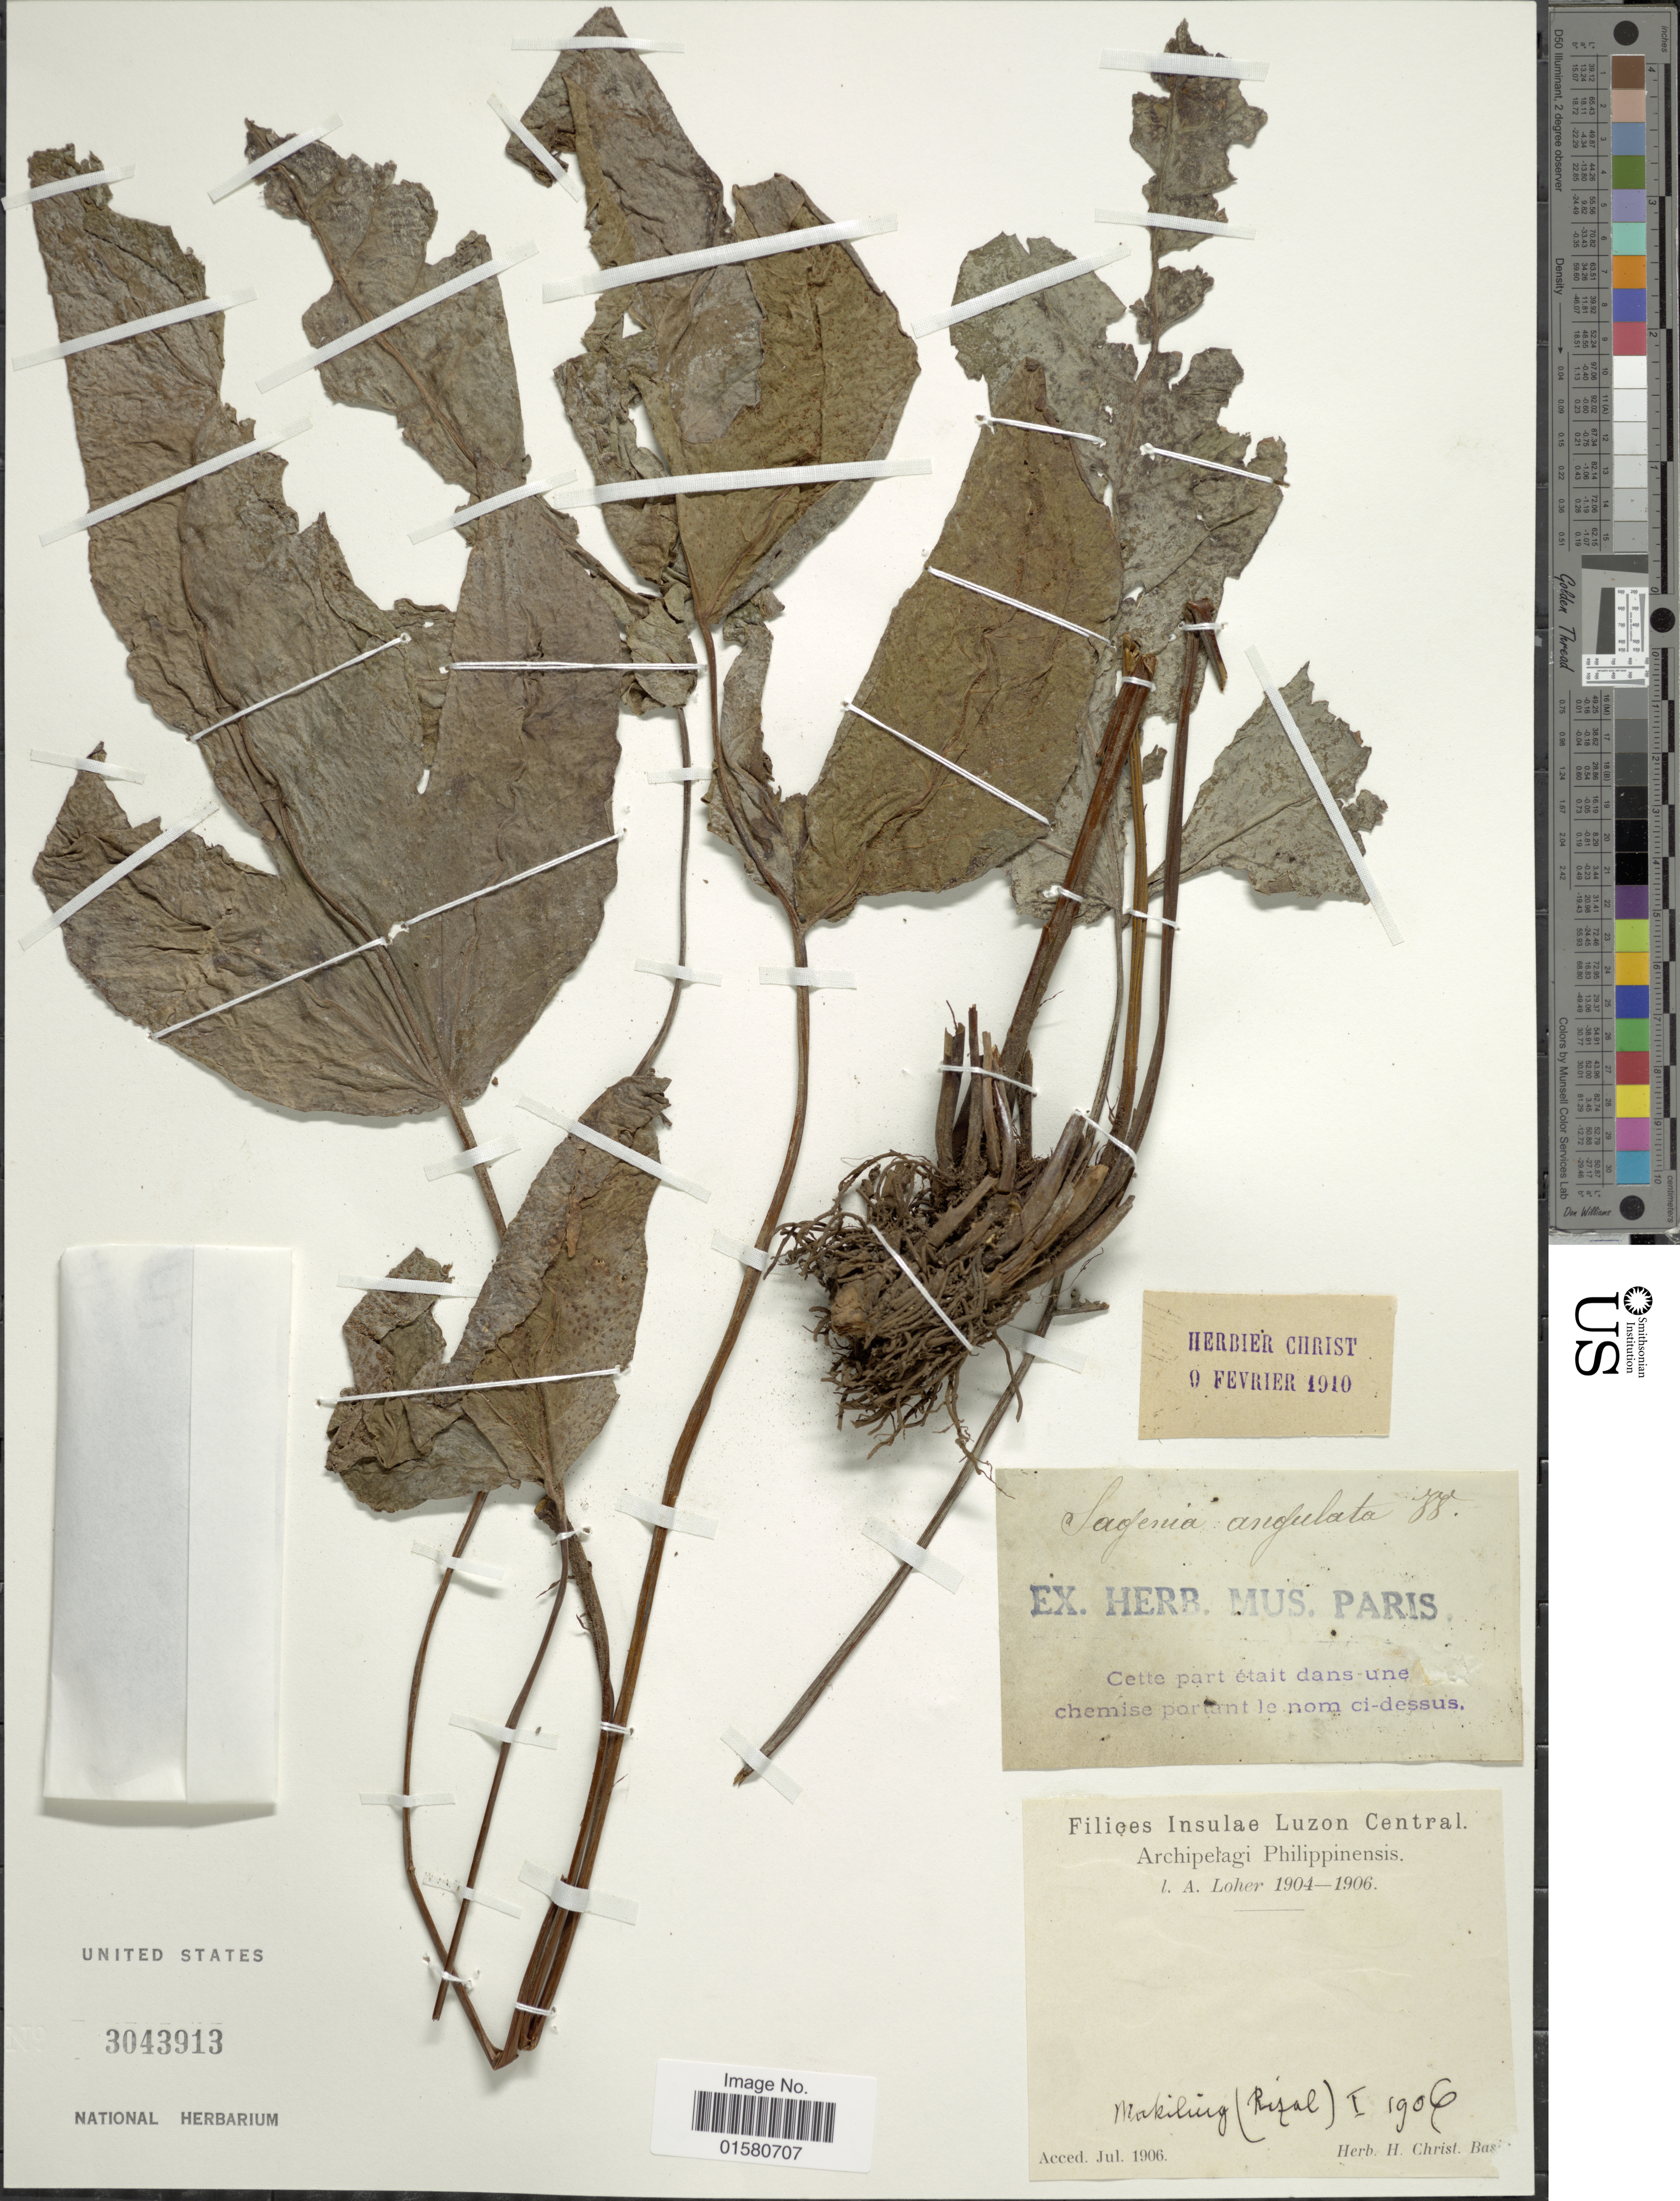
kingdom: Plantae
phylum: Tracheophyta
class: Polypodiopsida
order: Polypodiales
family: Tectariaceae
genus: Tectaria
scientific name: Tectaria angulata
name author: (Willd.) Copel.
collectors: A. Loher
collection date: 1904/1906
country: Philippines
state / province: Central Luzon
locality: Makiling (Rizal)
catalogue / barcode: US 3043913